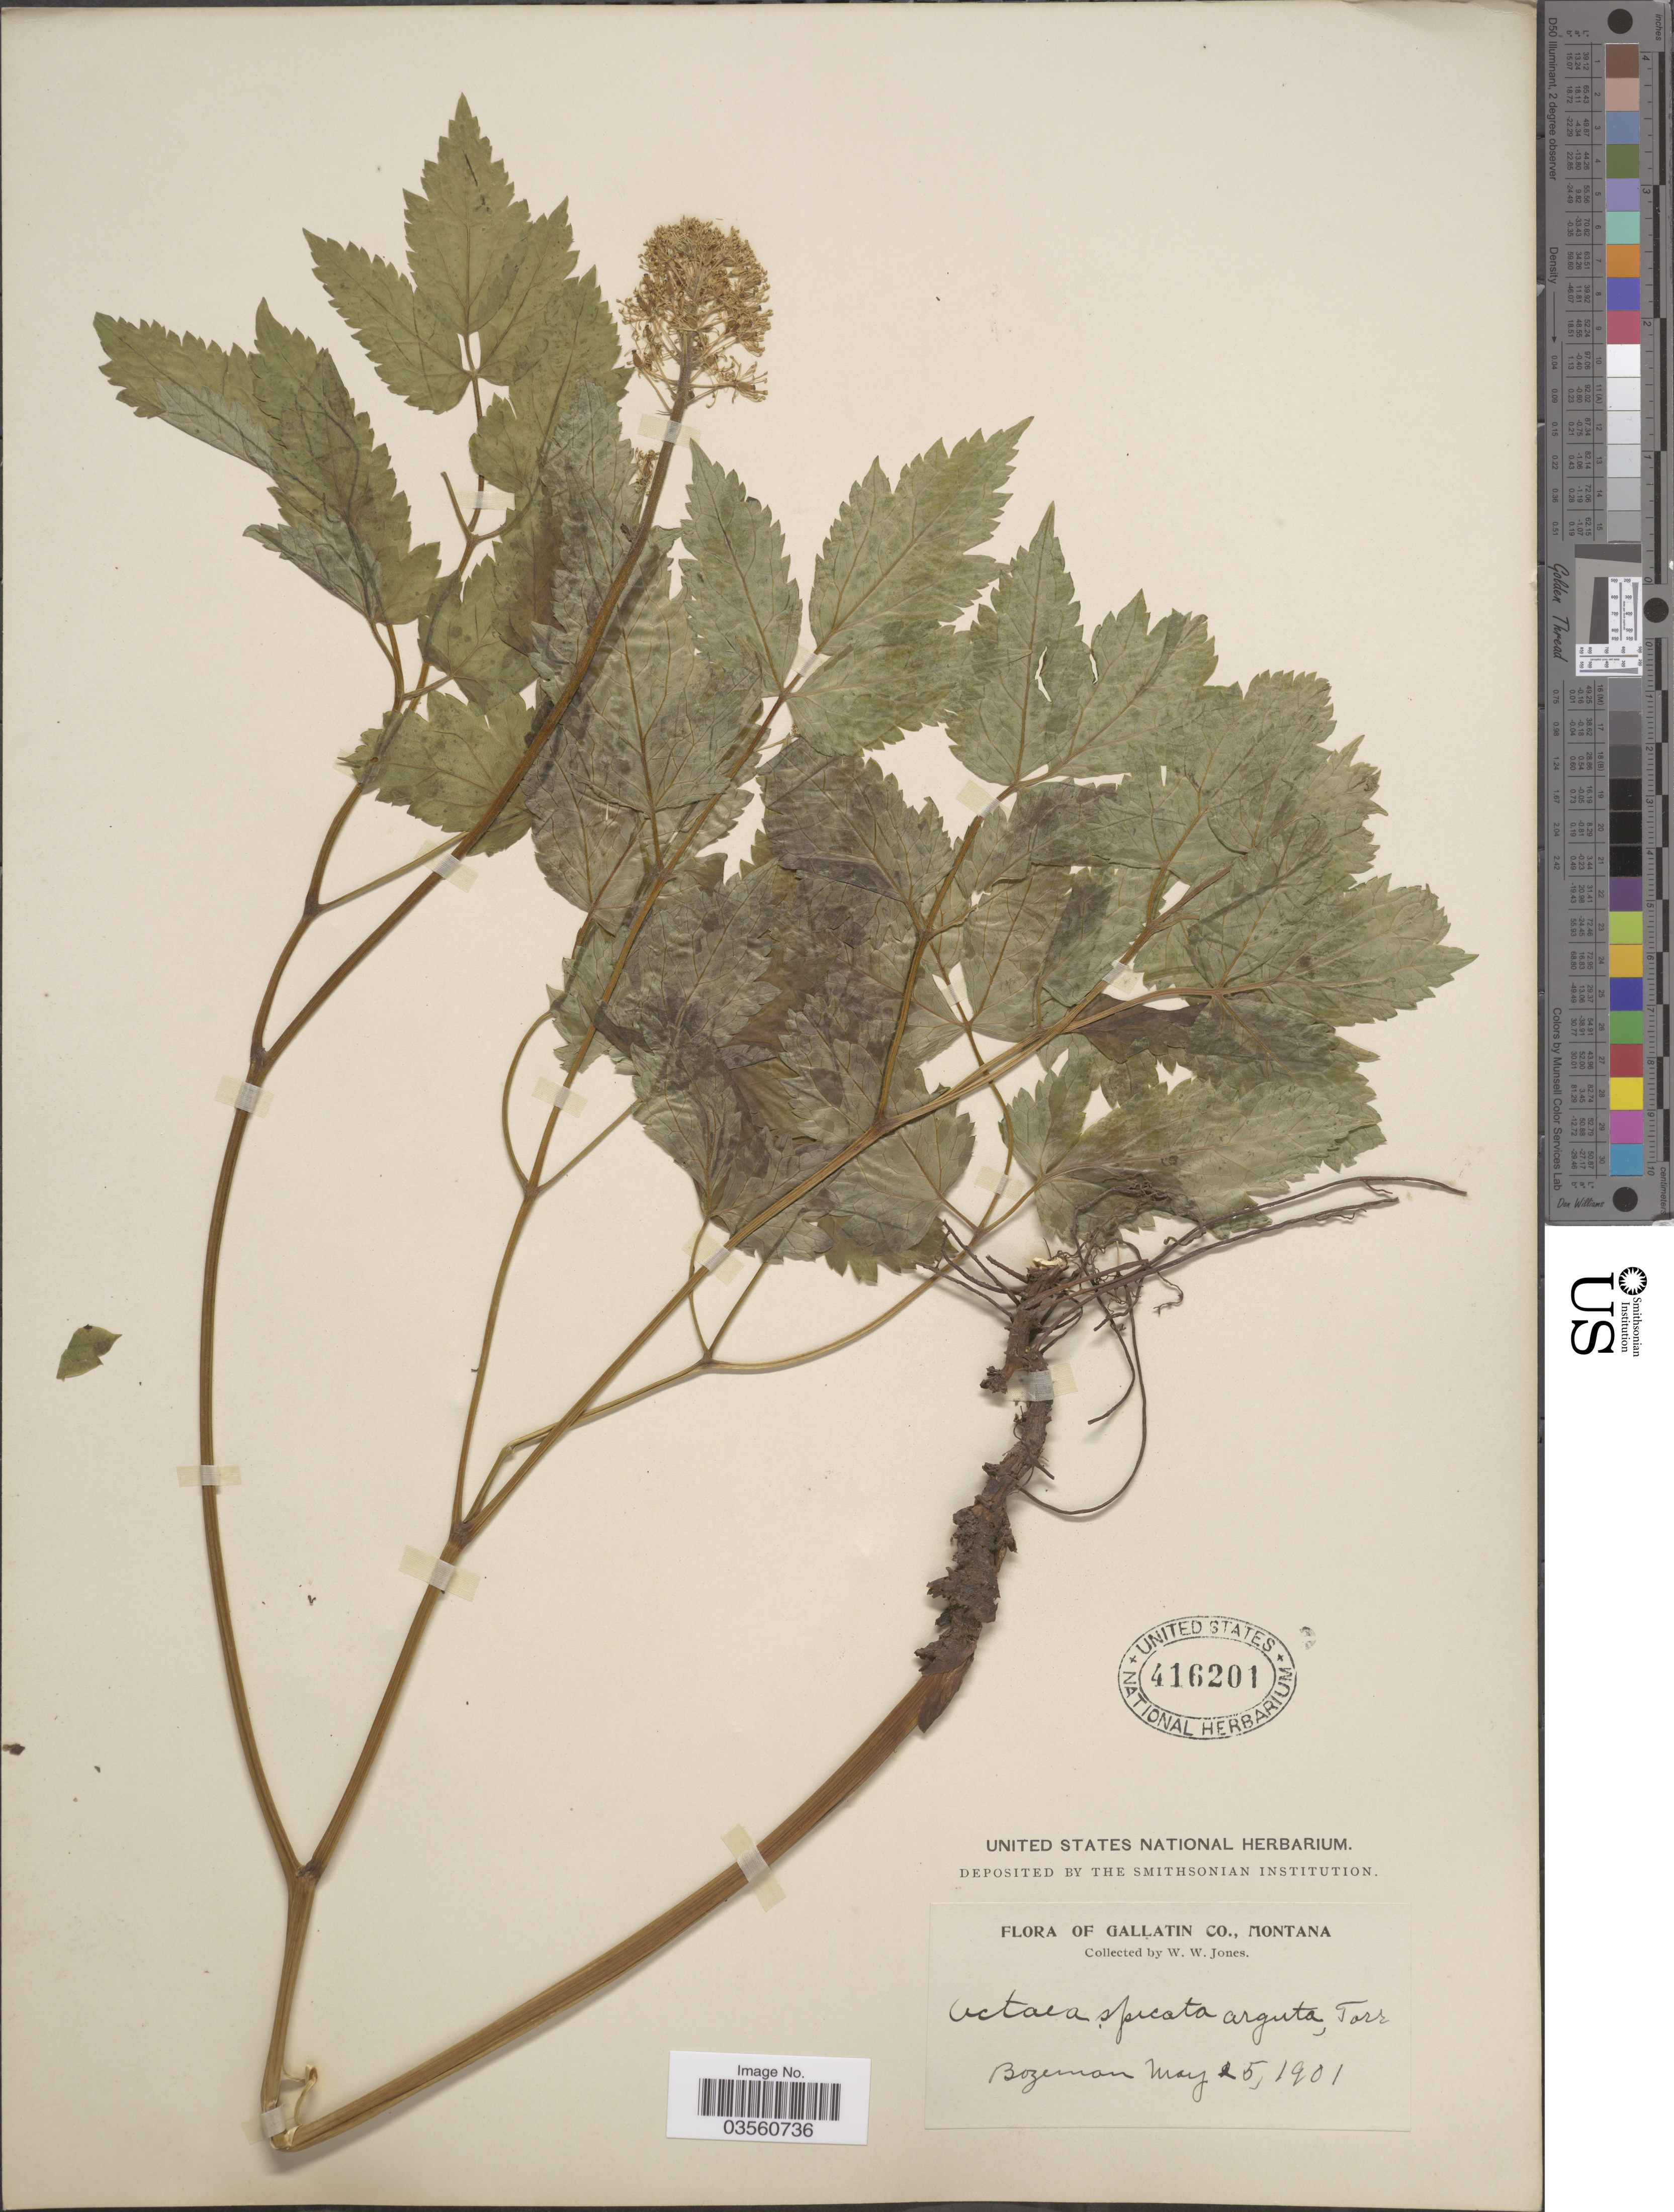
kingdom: Plantae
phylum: Tracheophyta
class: Magnoliopsida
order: Ranunculales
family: Ranunculaceae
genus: Actaea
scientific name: Actaea rubra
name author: (Aiton) Willd.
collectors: W. W. Jones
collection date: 1901-05-25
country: United States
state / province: Montana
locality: Gallatin Co. Bozeman.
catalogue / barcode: US 416201